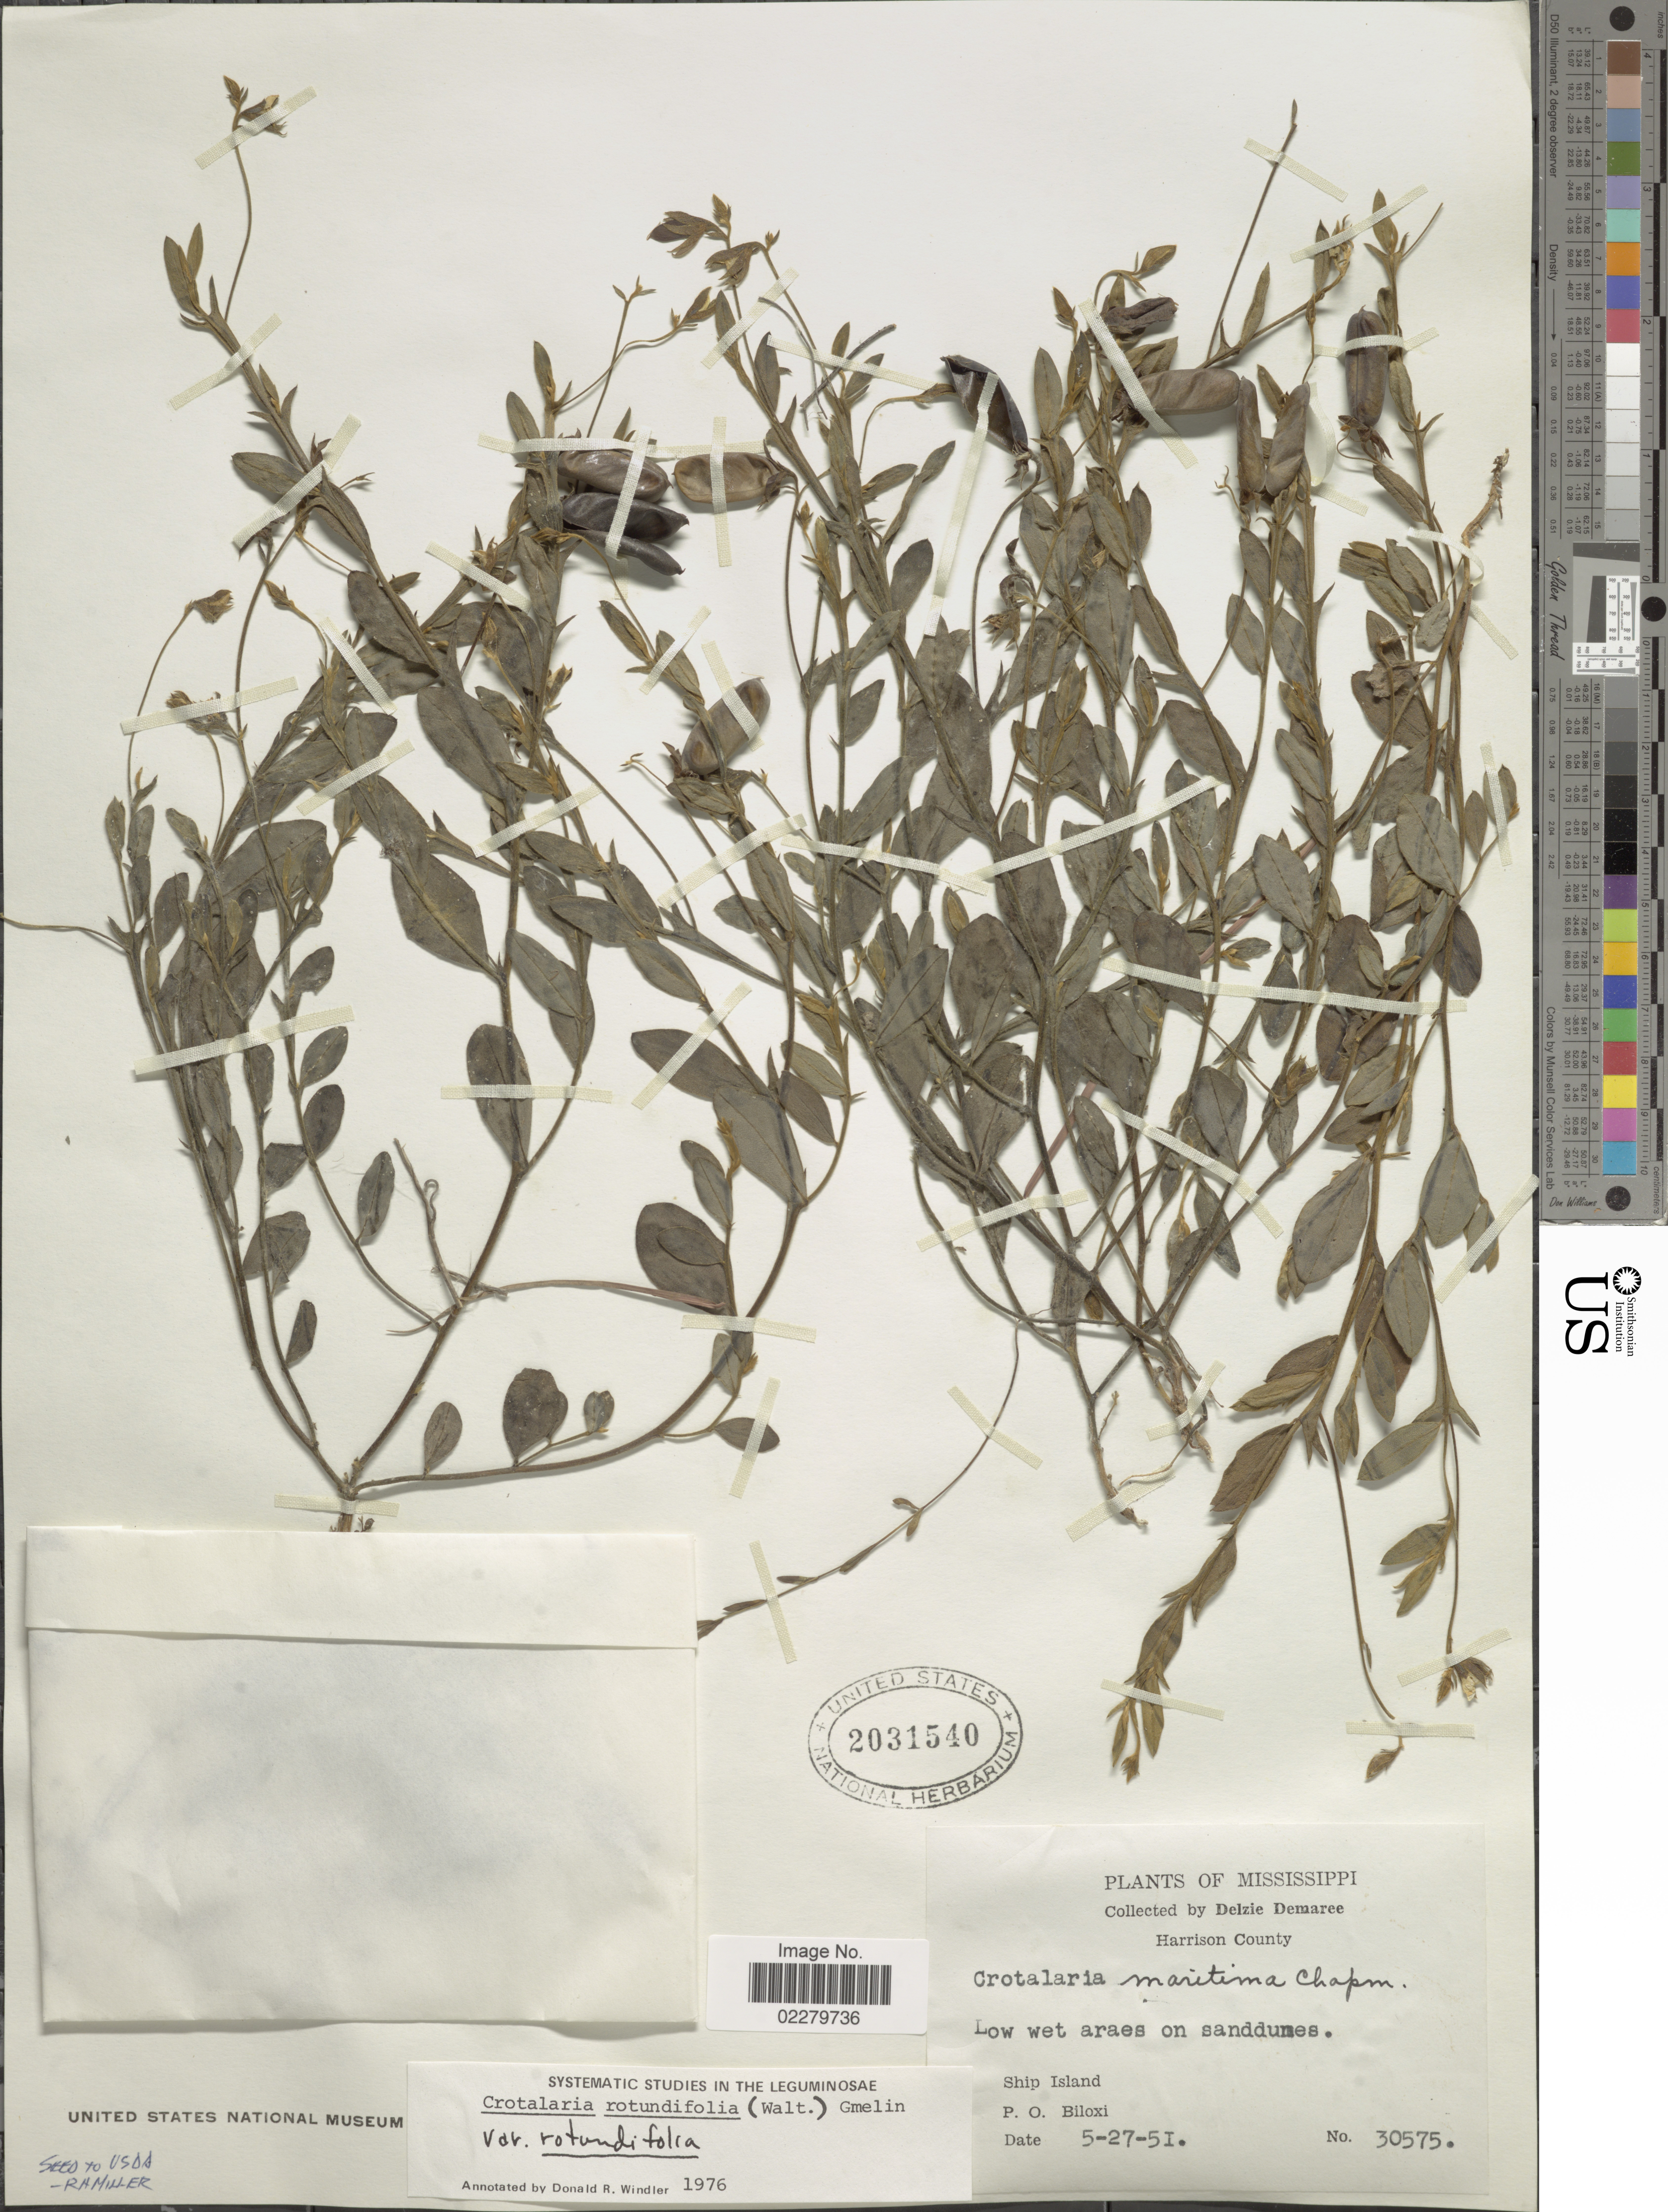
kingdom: Plantae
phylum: Tracheophyta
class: Magnoliopsida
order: Fabales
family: Fabaceae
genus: Crotalaria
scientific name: Crotalaria rotundifolia var. rotundifolia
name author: (Walter) J.F. Gmel.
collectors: D. Demaree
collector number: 30575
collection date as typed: Transcribed d/m/y: 27/5/51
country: United States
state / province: Mississippi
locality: Harrison County. Ship Island. P.O. Biloxi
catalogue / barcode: US 2031540